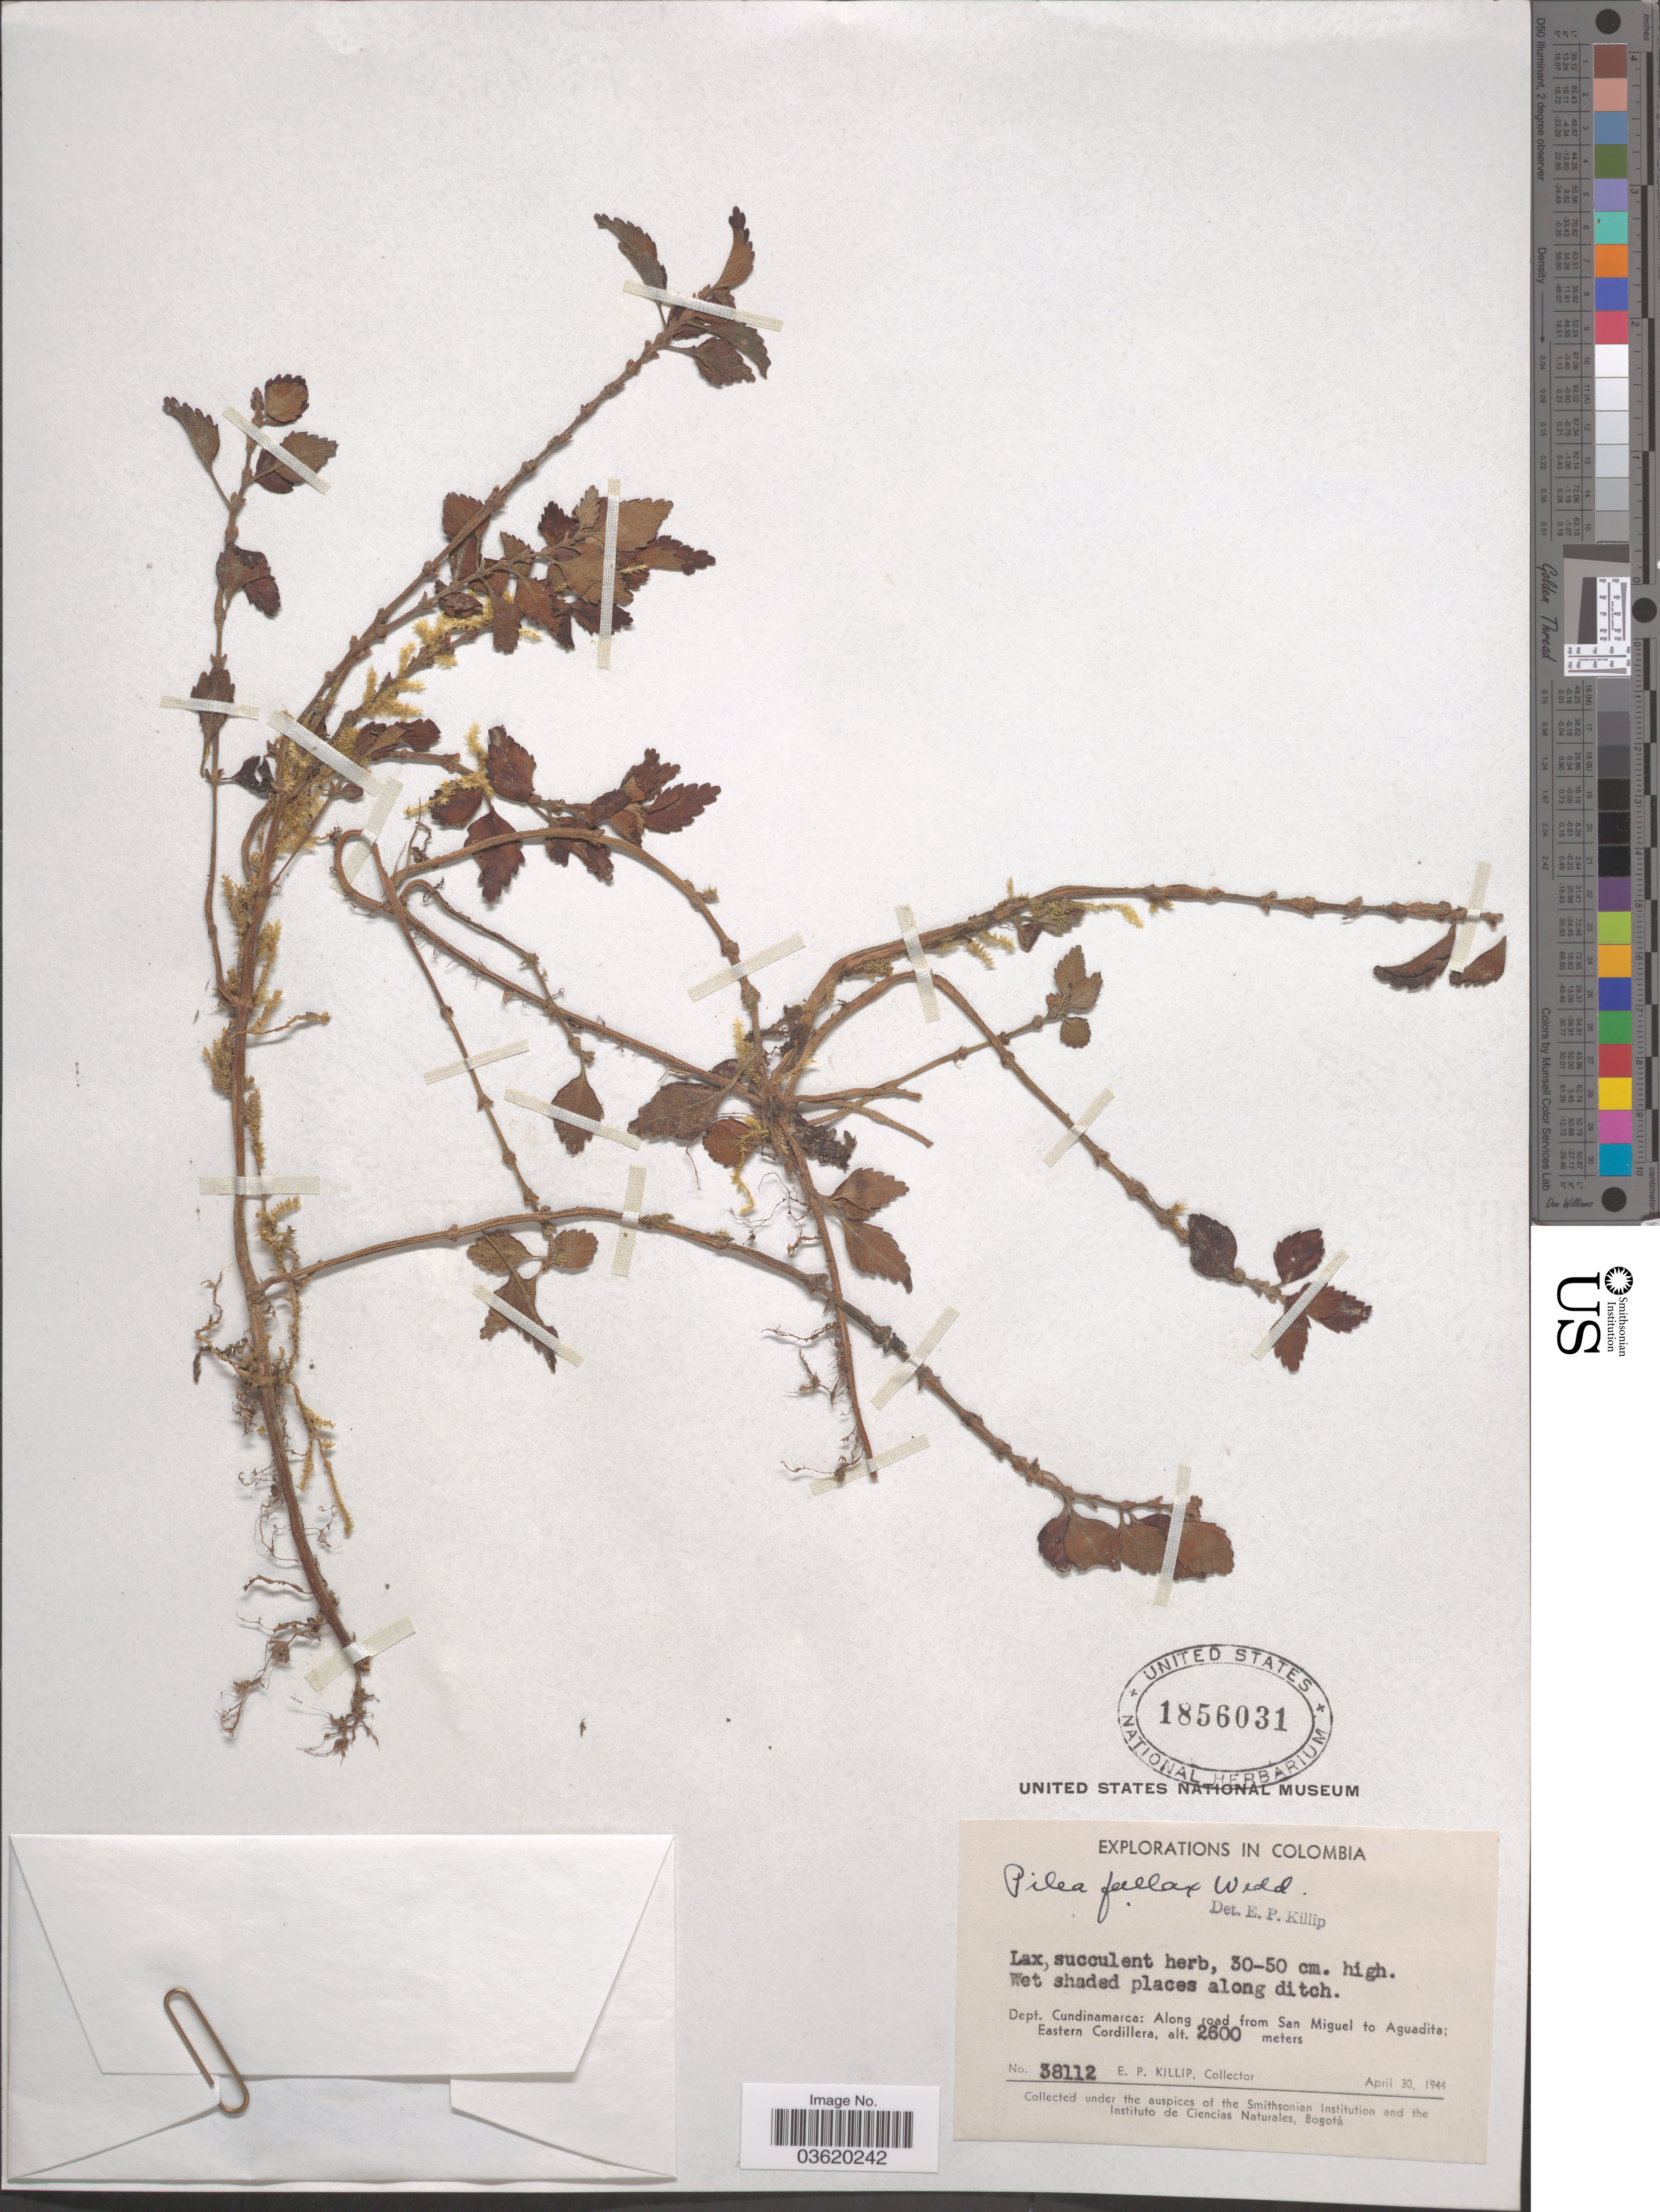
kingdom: Plantae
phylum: Tracheophyta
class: Magnoliopsida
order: Rosales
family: Urticaceae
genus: Pilea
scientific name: Pilea fallax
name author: Wedd.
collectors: E. P. Killip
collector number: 38112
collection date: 1944-04-30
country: Colombia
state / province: Cundinamarca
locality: Dept. Cundinamarca: Along road from San Miguel to Aguadita; Eastern Cordillera.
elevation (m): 2600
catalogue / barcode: US 1856031